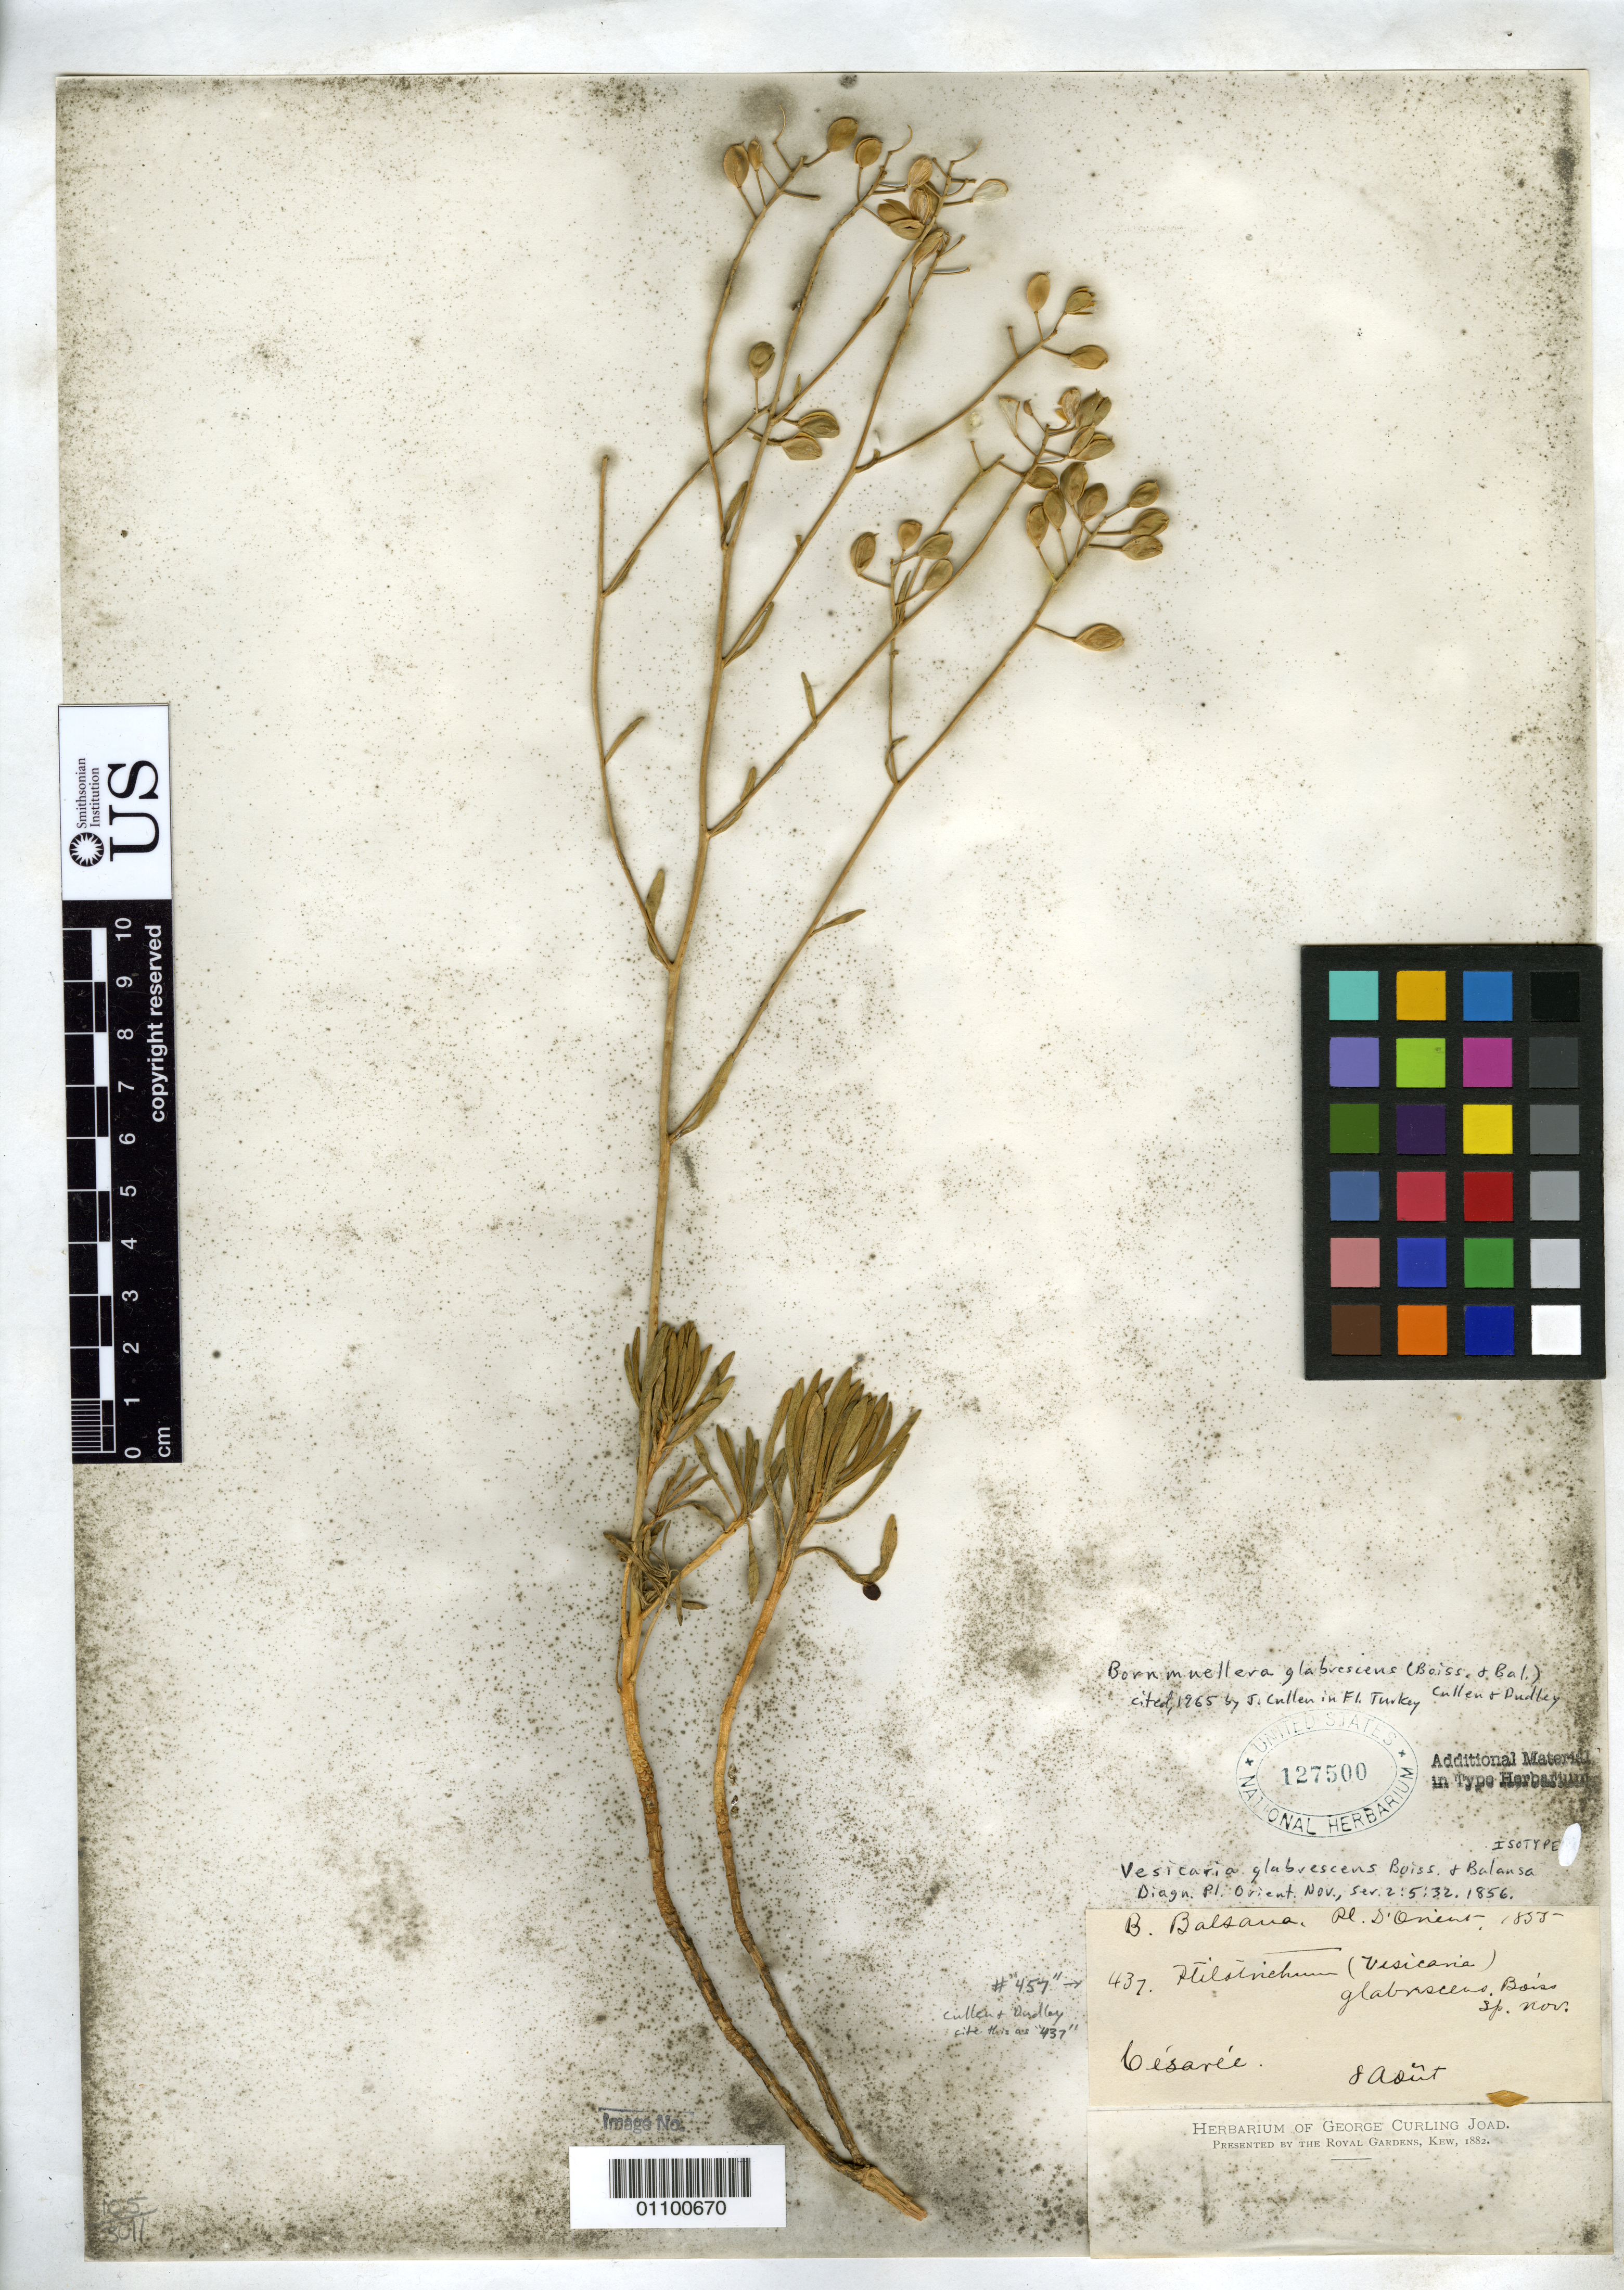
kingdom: Plantae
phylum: Tracheophyta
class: Magnoliopsida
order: Brassicales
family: Brassicaceae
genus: Physaria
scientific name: Physaria glabrescens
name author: Boiss.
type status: Isotype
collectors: B. Balansa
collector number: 437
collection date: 1855-08-08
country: Turkey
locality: Cesaree.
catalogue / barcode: US 127500